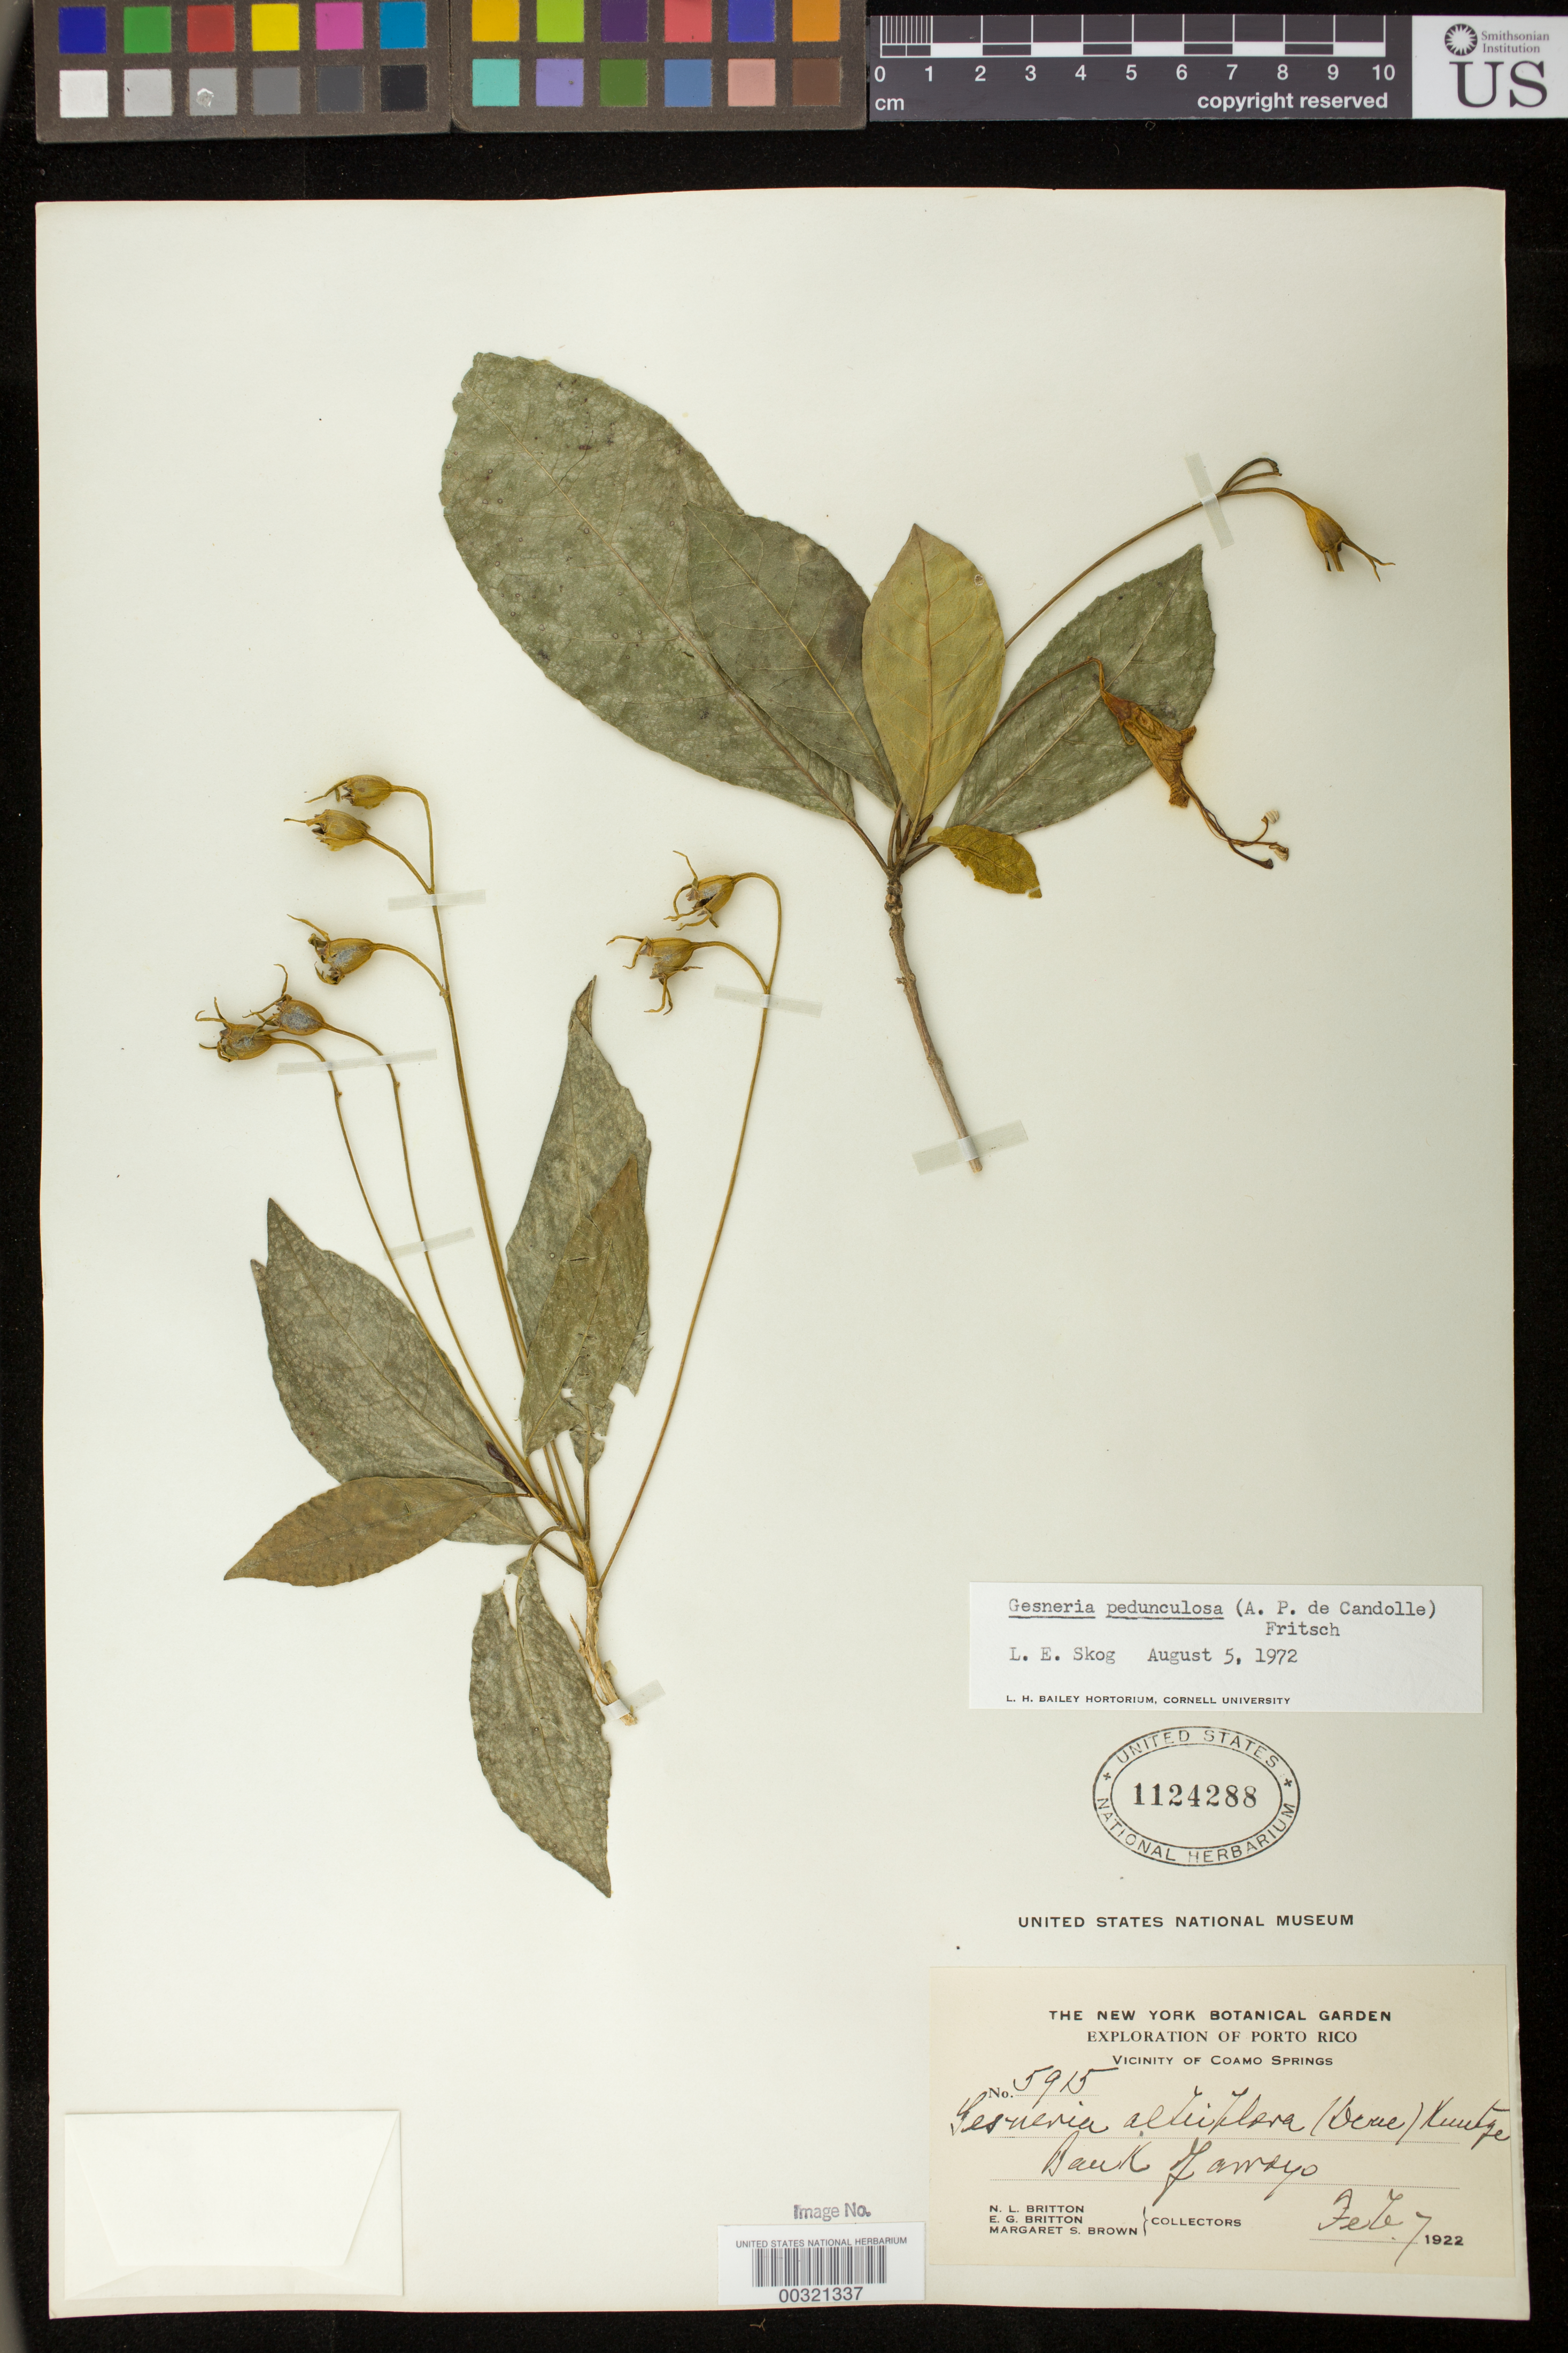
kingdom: Plantae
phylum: Tracheophyta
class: Magnoliopsida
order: Lamiales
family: Gesneriaceae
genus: Gesneria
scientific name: Gesneria pedunculosa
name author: (DC.) Fritsch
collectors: N. Britton, E. G. Britton & M. S. Brown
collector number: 5915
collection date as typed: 07 Feb 1922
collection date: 1922-02-07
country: Puerto Rico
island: Puerto Rico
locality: Vicinity of Coamo Springs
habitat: Banks of arroyo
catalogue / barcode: US 1124288